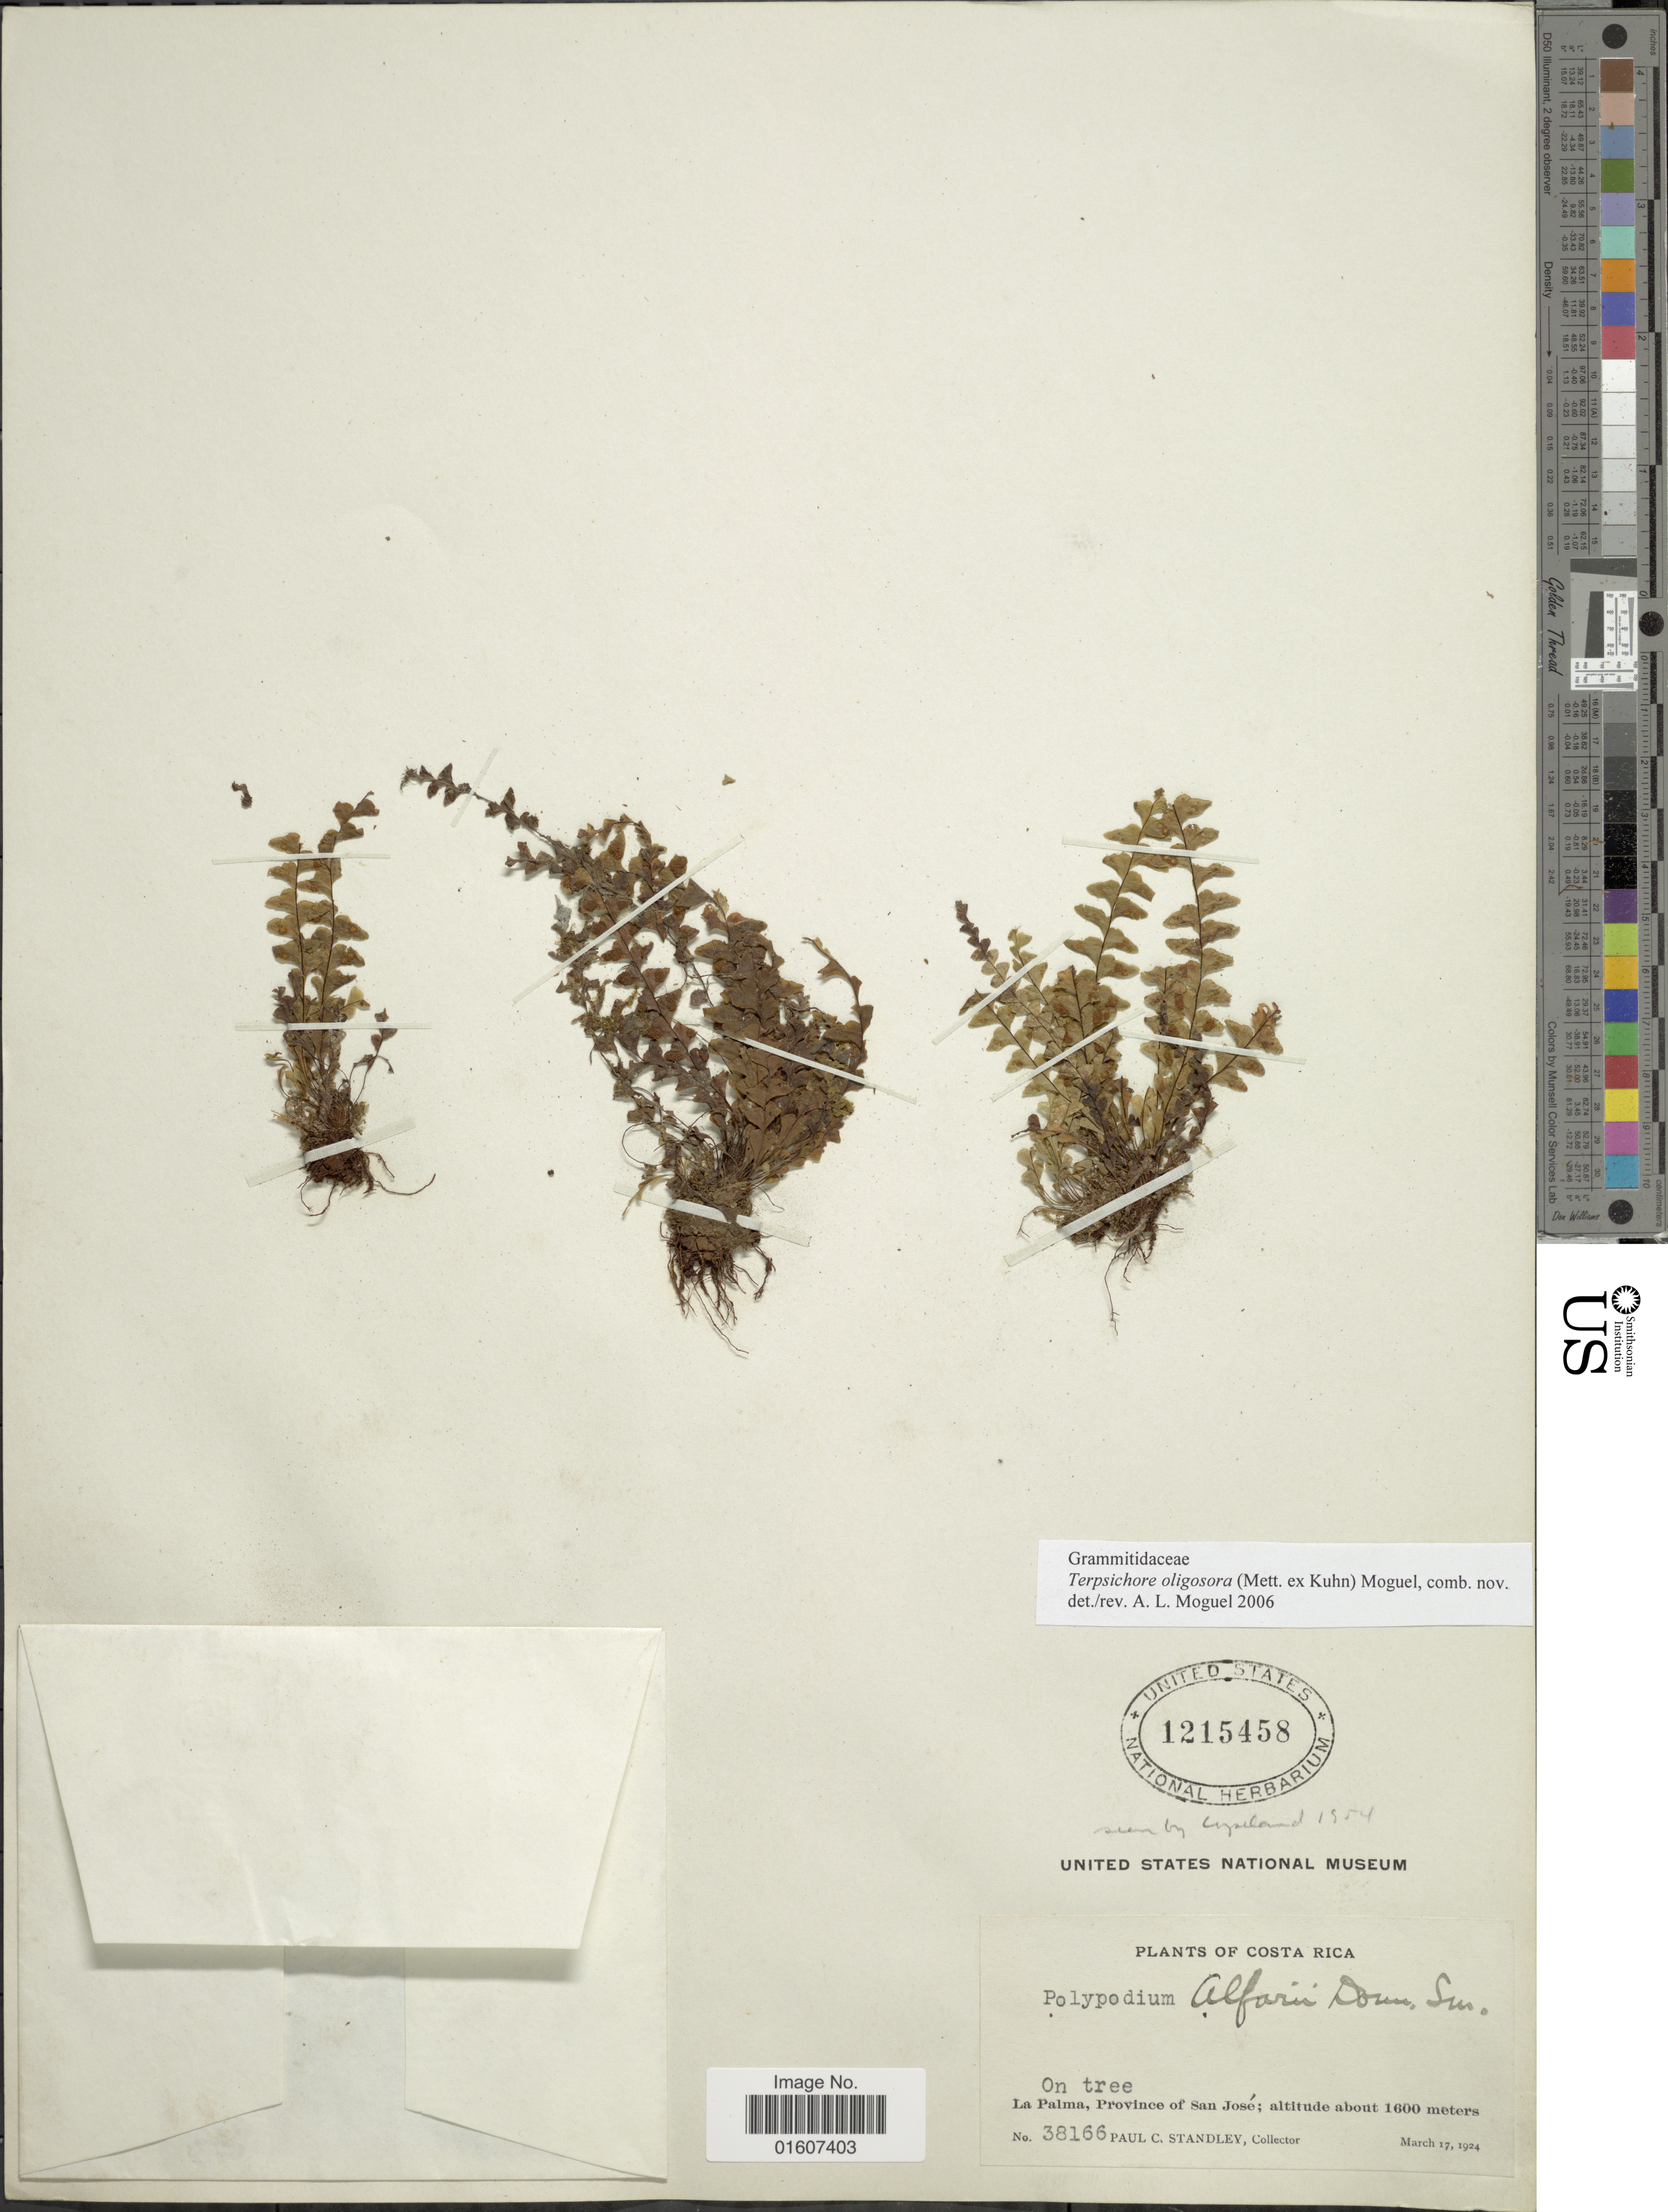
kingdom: Plantae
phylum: Tracheophyta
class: Polypodiopsida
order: Polypodiales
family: Polypodiaceae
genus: Terpsichore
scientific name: Terpsichore oligosora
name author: (Mett. ex Kuhn) Moguel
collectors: P. C. Standley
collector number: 38166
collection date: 1924-03-17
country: Costa Rica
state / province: San José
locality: La Palma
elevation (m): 1600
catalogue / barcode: US 1215458